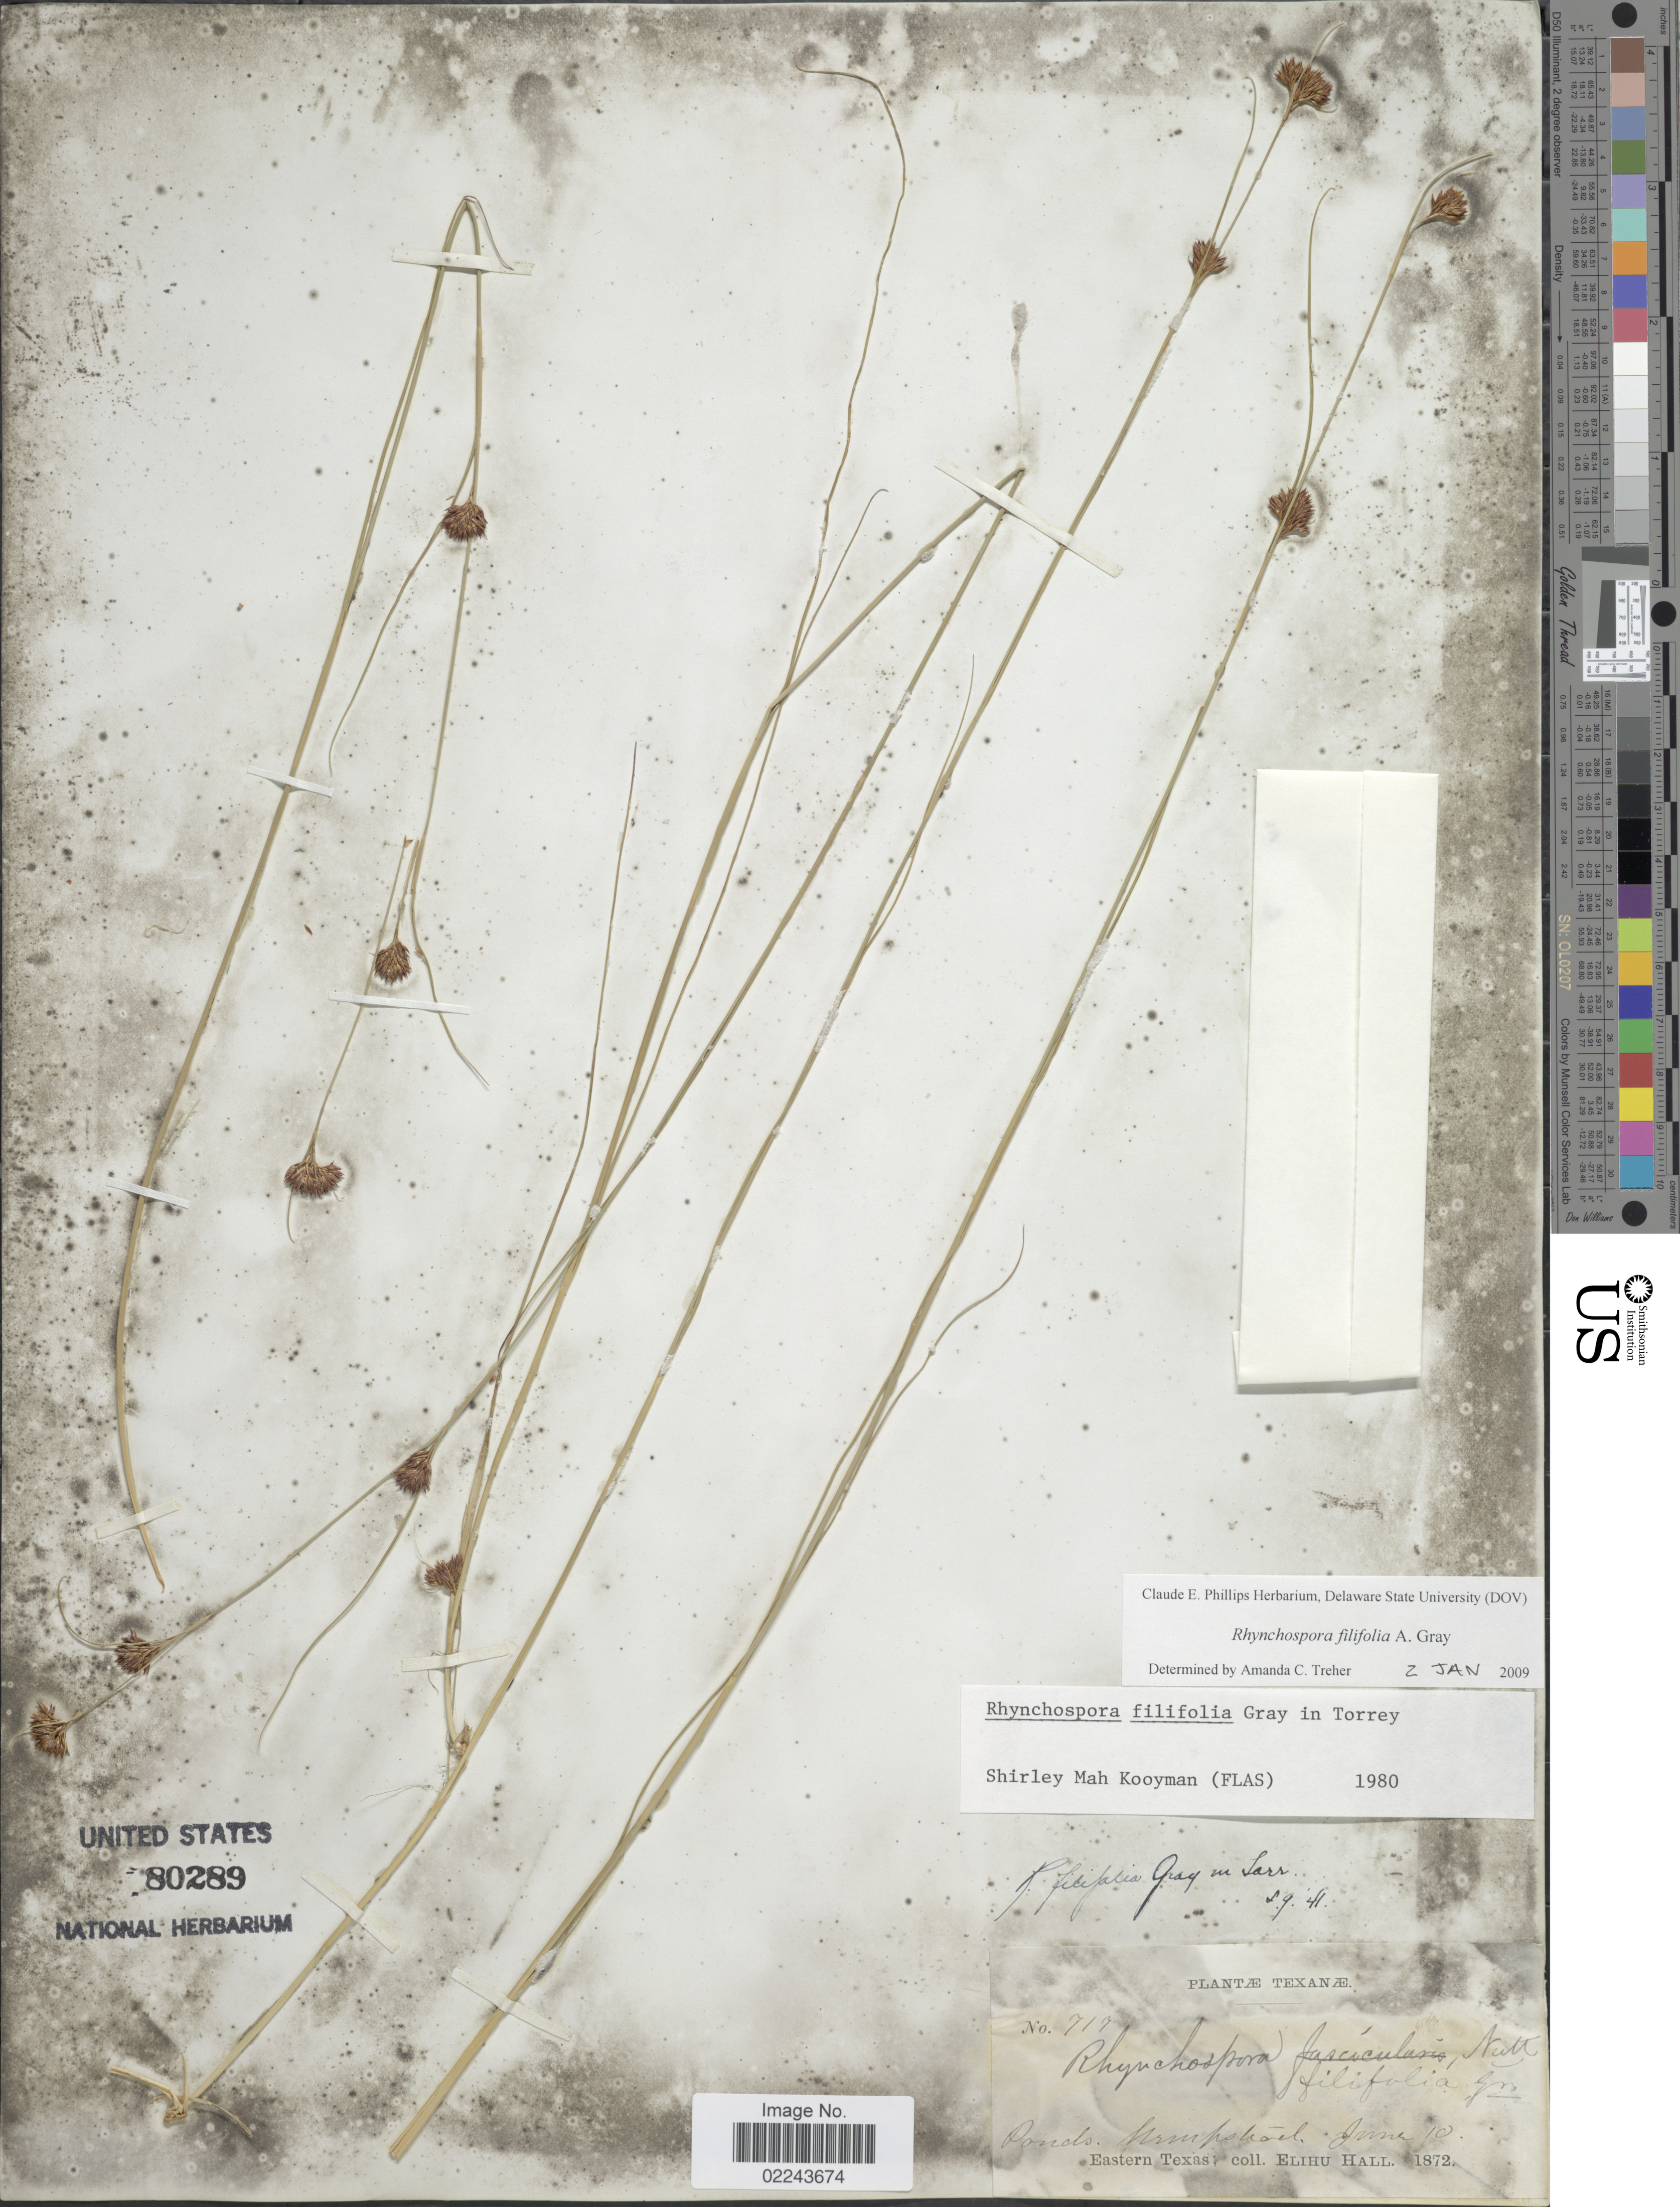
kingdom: Plantae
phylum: Tracheophyta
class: Liliopsida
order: Poales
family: Cyperaceae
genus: Rhynchospora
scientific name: Rhynchospora filifolia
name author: A. Gray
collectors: E. Hall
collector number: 717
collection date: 1872-06-10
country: United States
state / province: Texas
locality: Hempstead, Eastern Texas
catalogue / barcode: US 80289